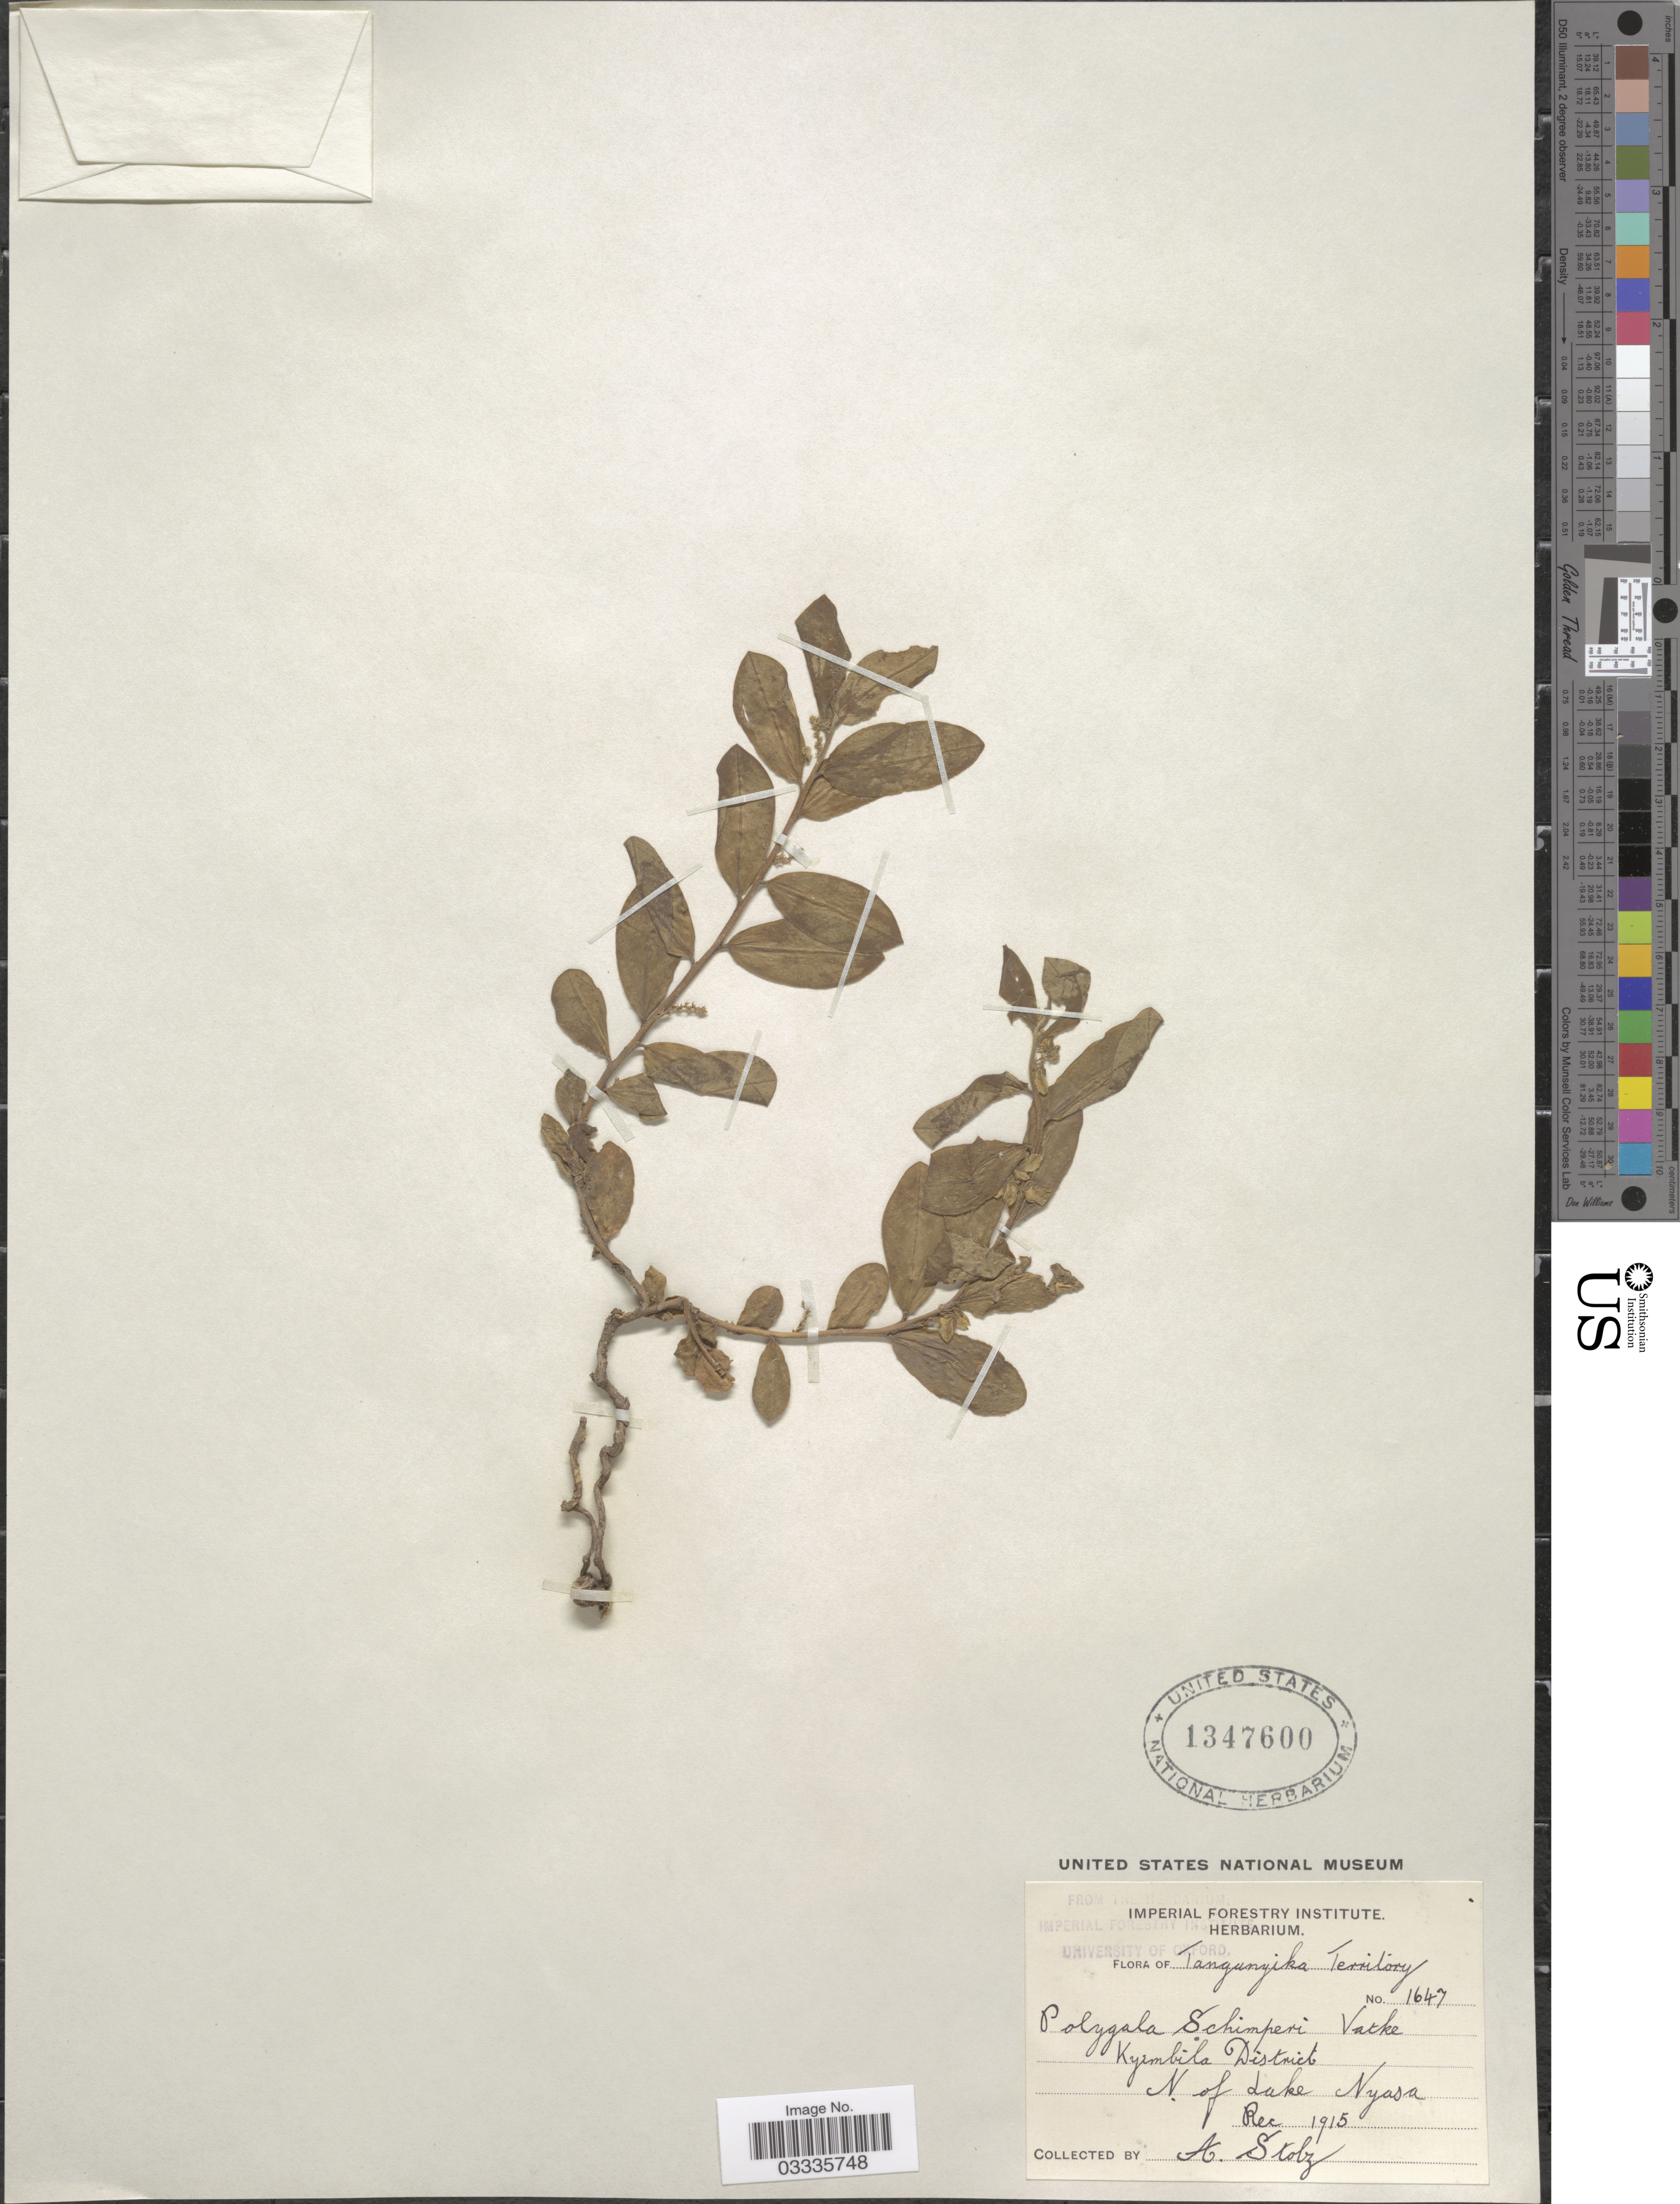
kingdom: Plantae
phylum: Tracheophyta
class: Magnoliopsida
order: Fabales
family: Polygalaceae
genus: Polygala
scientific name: Polygala schimperi Vatke ex Chodat, nom. illeg.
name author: Vatke ex Chodat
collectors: A. Stolz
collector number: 1647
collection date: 1915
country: Tanzania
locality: Tanganyika Territory. Kyimbila District N. of Lake Nyasa.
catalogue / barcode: US 1347600